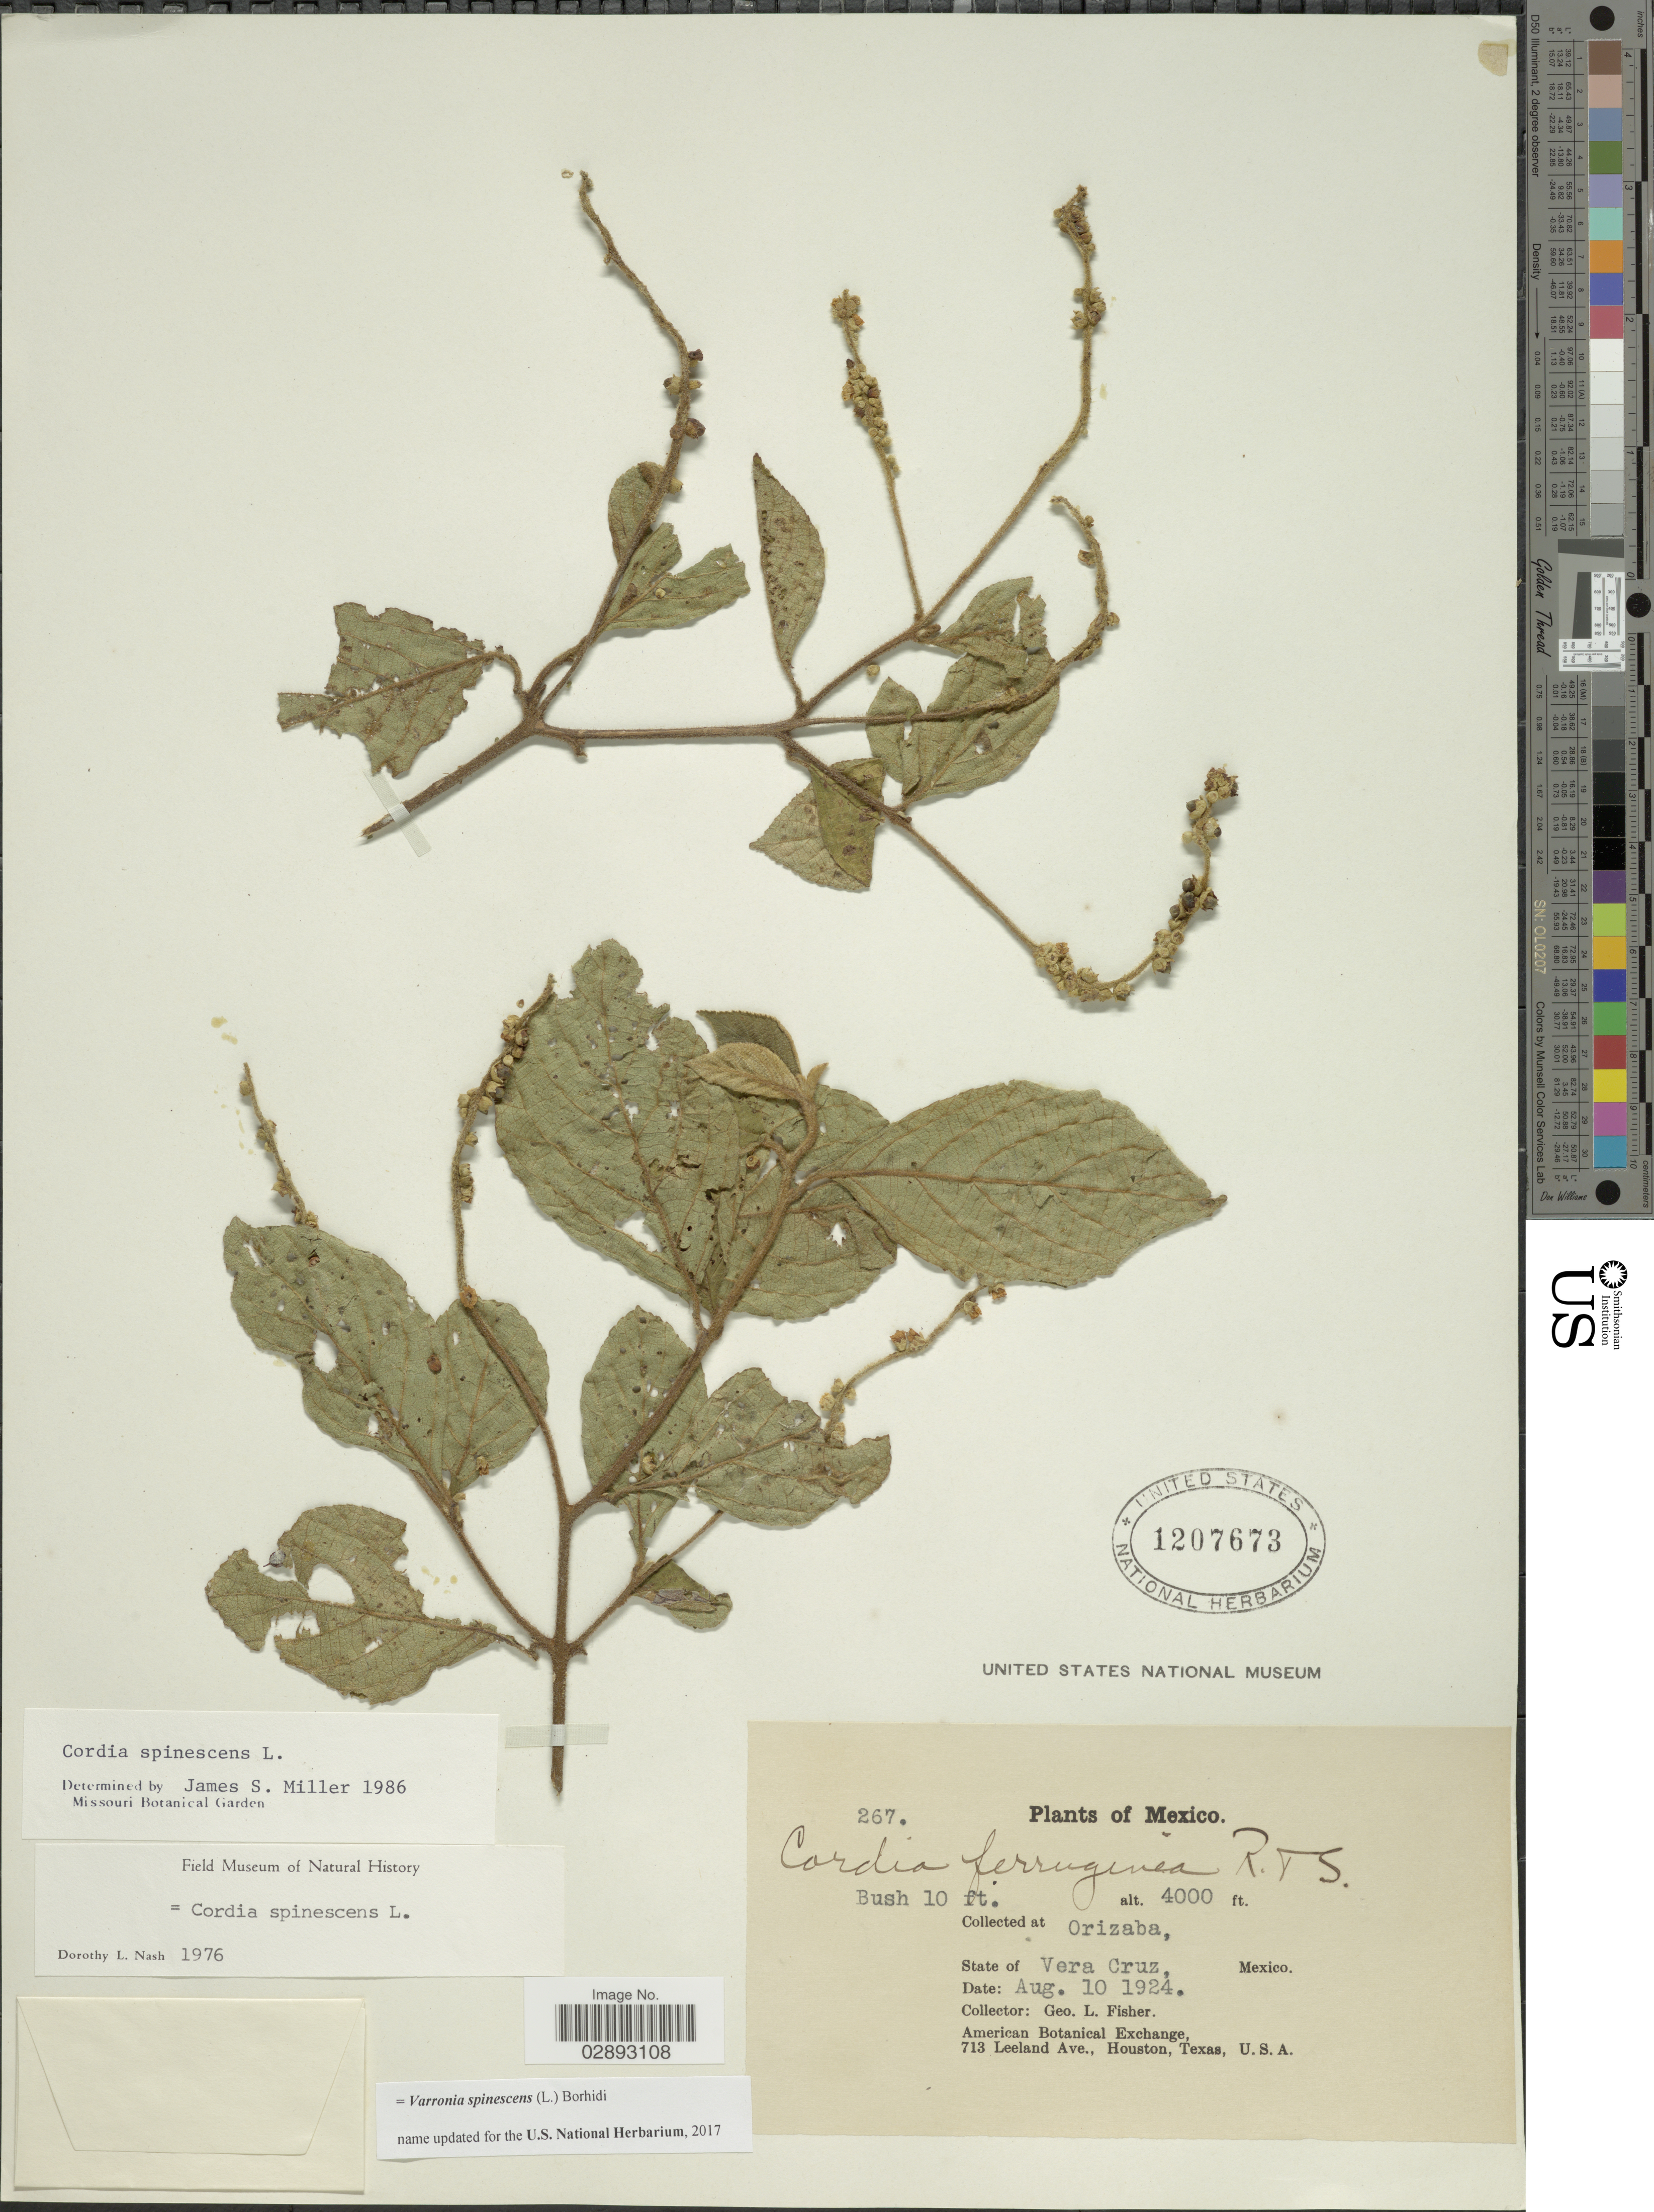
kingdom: Plantae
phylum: Tracheophyta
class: Magnoliopsida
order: Boraginales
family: Cordiaceae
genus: Varronia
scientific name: Varronia spinescens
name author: (L.) Borhidi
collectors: G. L. Fisher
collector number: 267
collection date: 1924-08-10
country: Mexico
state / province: Veracruz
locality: Orizaba, State of Vera Cruz.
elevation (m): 1219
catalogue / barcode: US 1207673